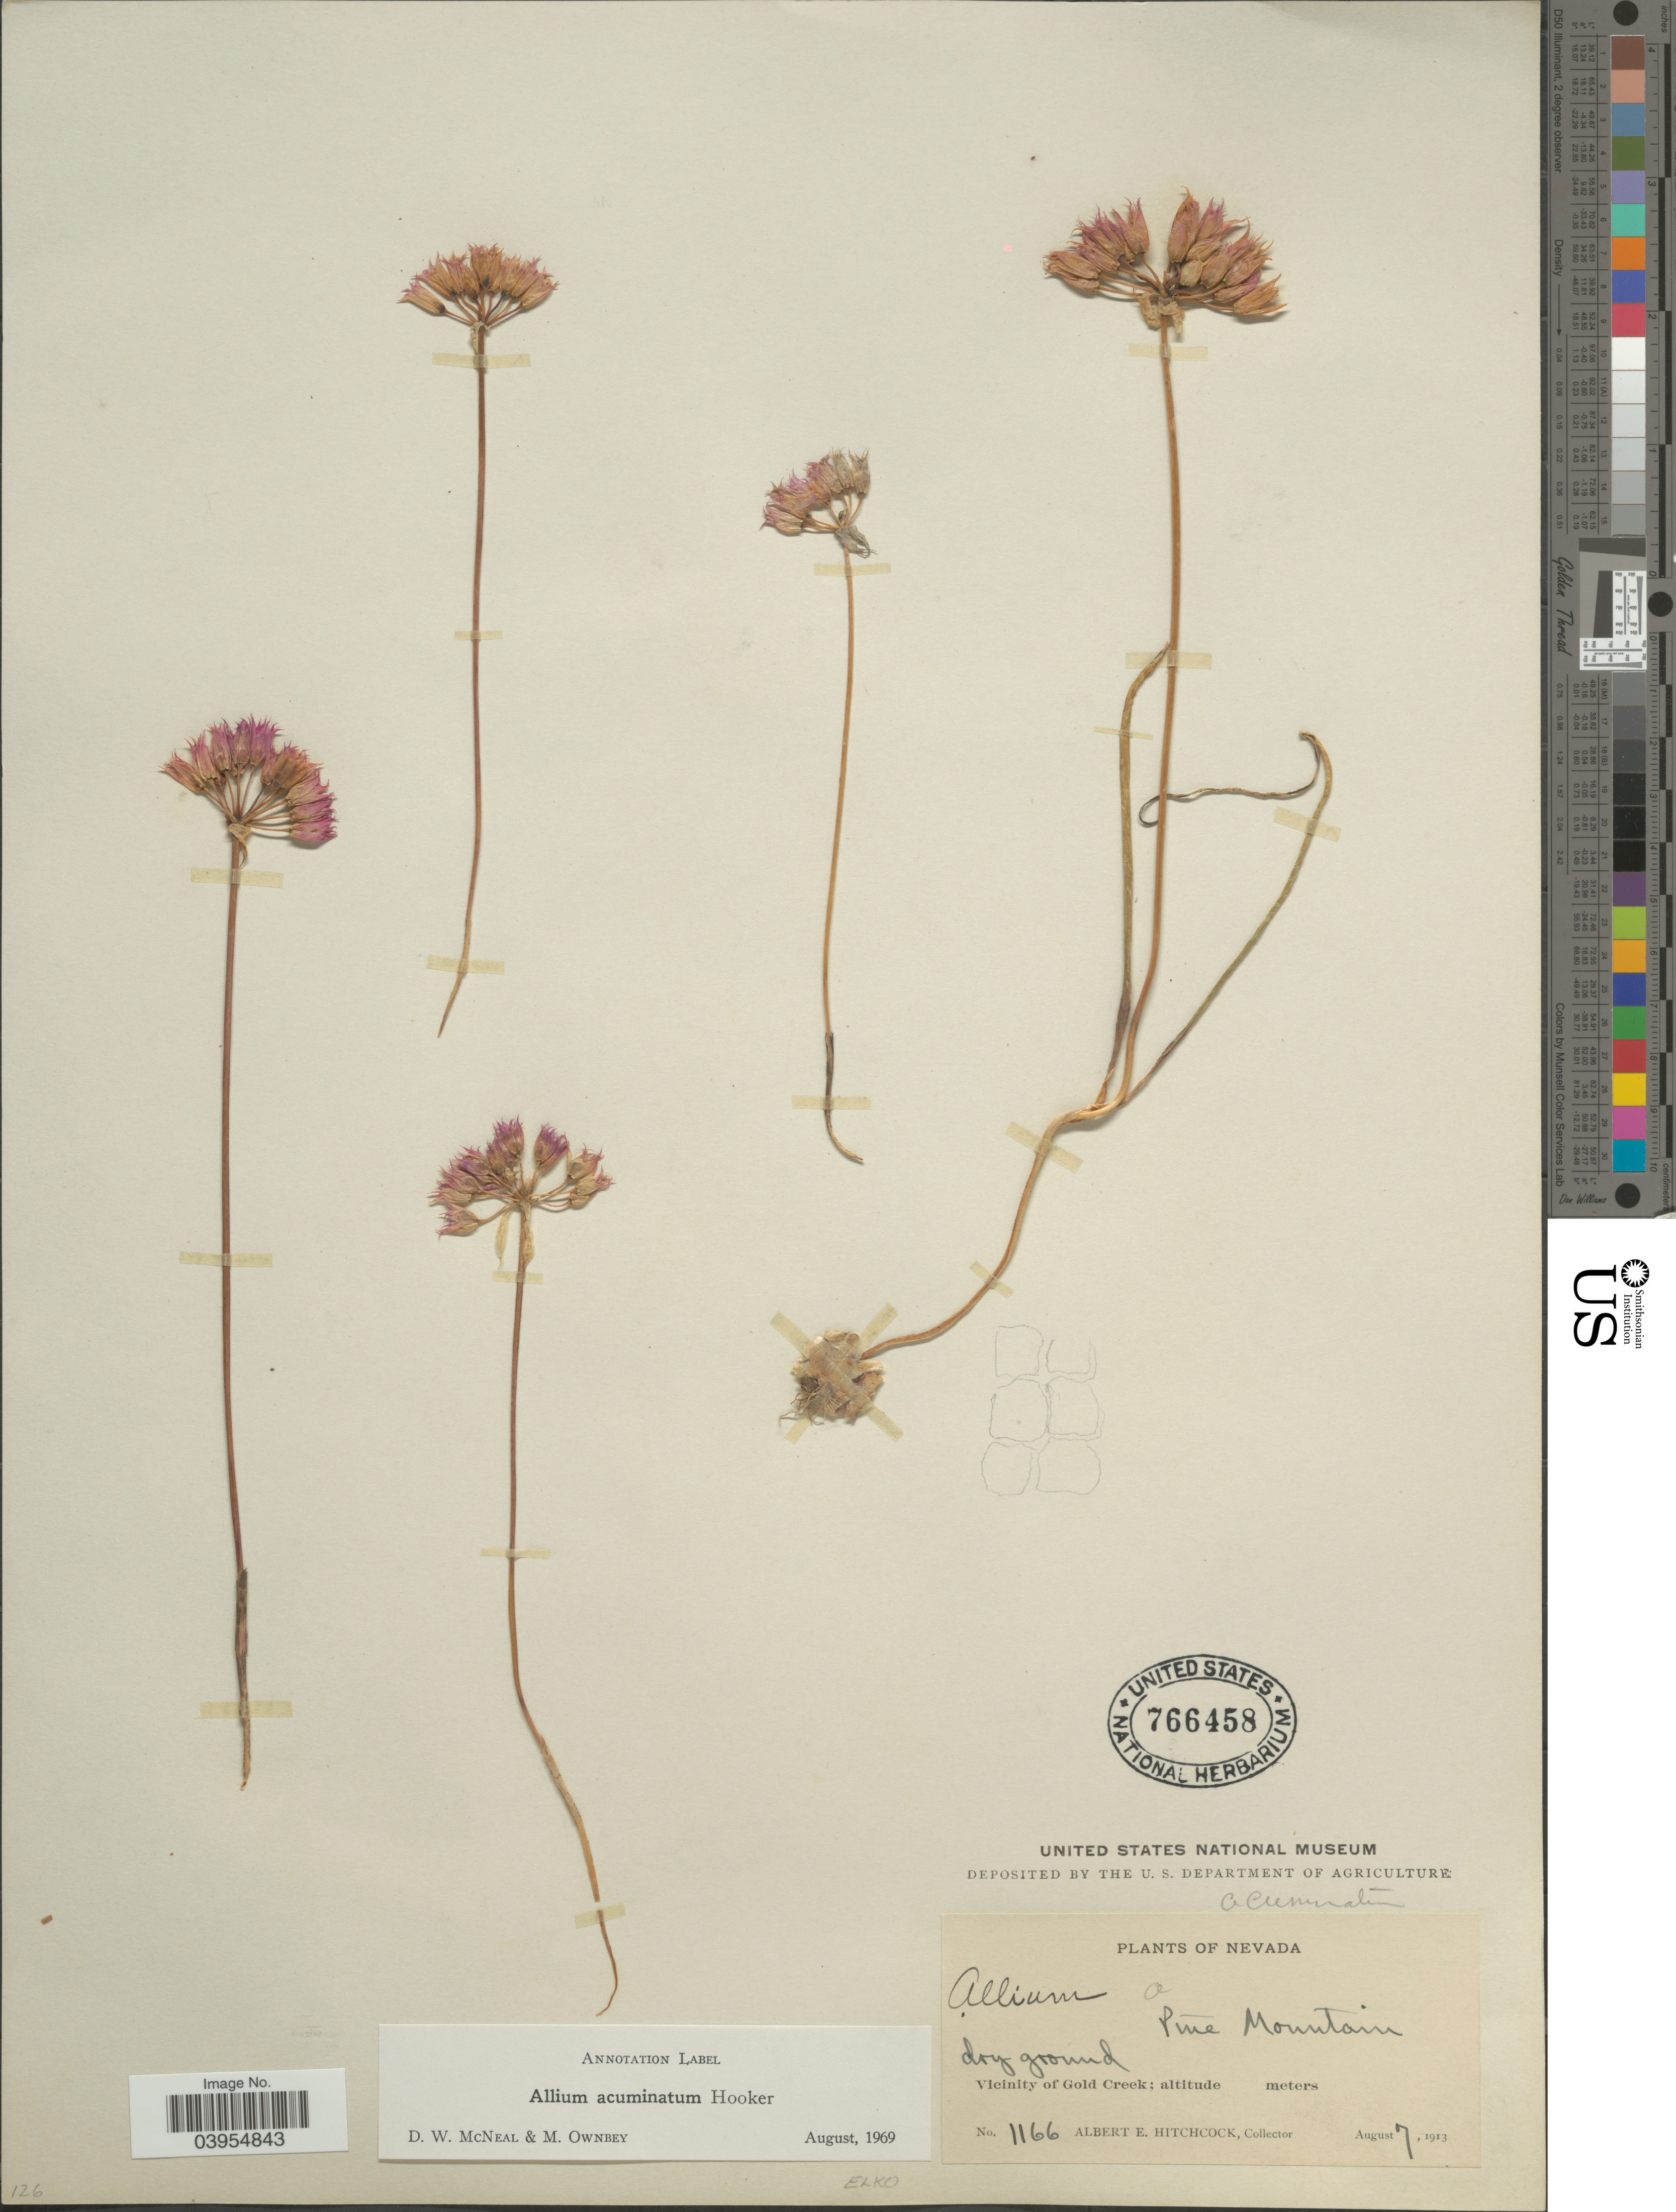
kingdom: Plantae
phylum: Tracheophyta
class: Liliopsida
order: Asparagales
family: Amaryllidaceae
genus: Allium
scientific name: Allium acuminatum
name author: Hook.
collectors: A. Hitchcock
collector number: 1166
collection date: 1913-08-07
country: United States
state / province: Nevada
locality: Dry ground. Pine Mountain. Vicinity of Gold Creek. Elko.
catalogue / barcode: US 766458